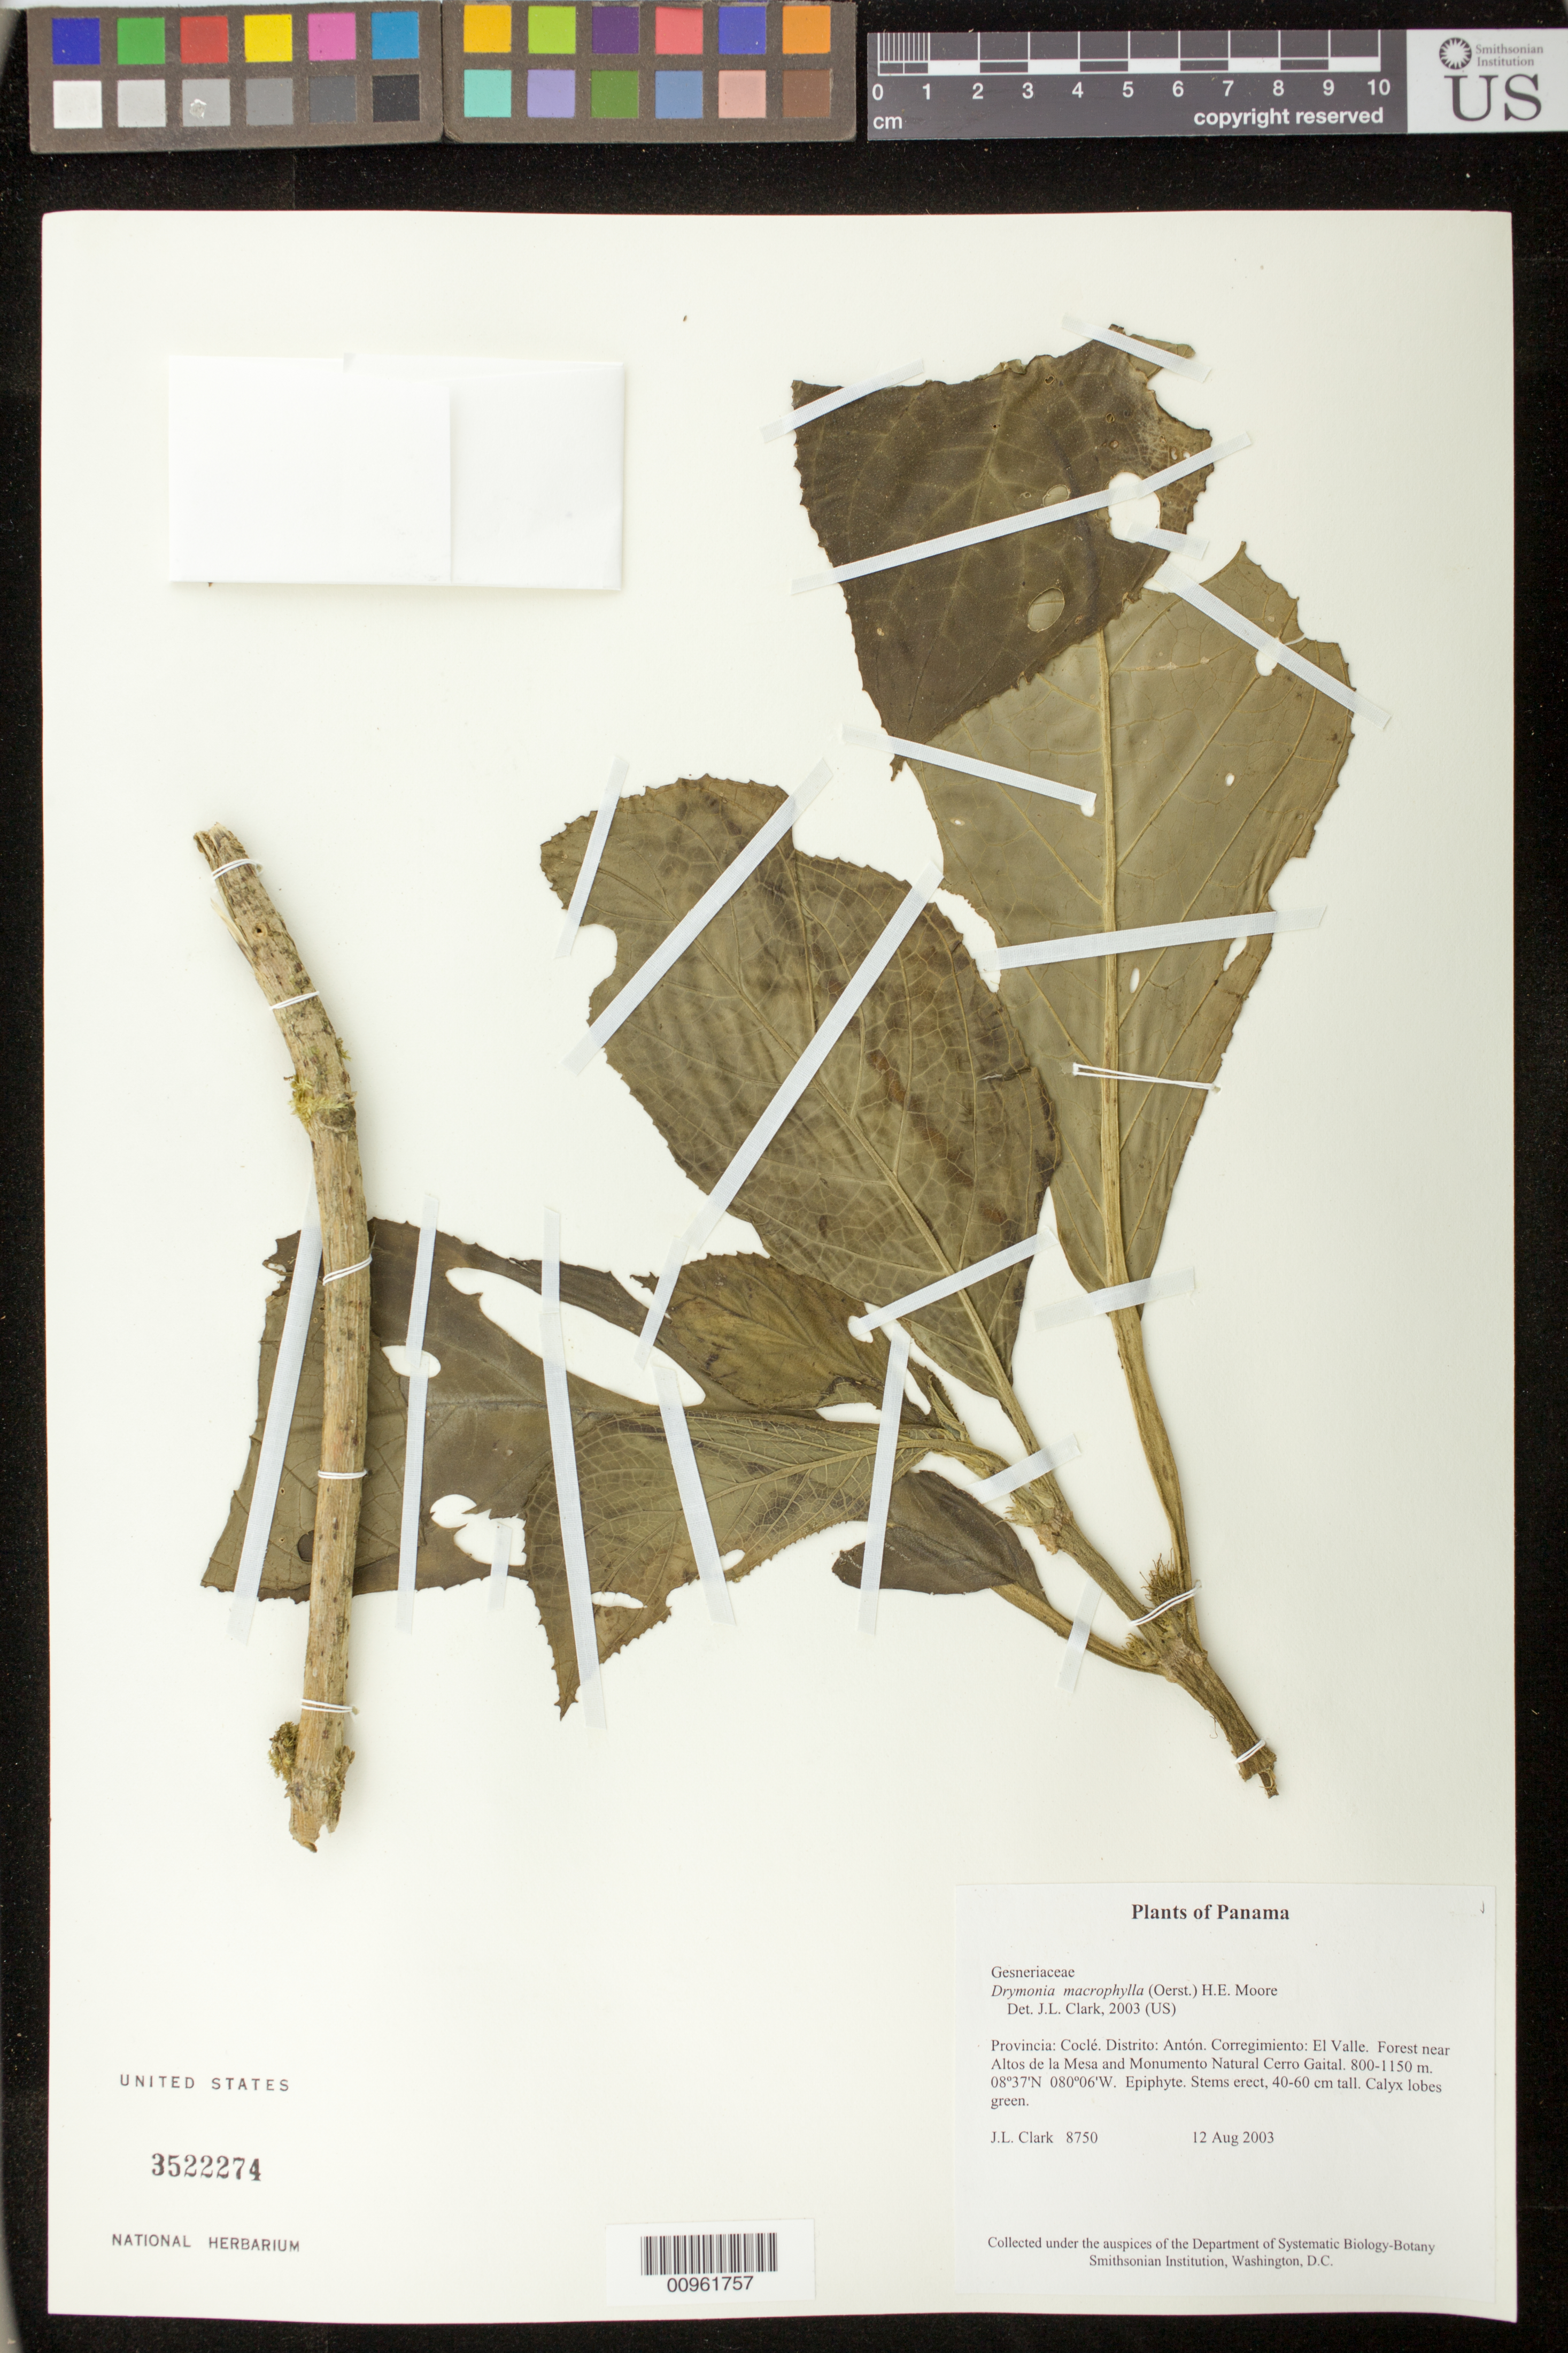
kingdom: Plantae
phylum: Tracheophyta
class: Magnoliopsida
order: Lamiales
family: Gesneriaceae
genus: Drymonia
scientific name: Drymonia macrophylla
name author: (Oerst.) H.E. Moore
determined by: Clark, J. L., (SEL), The Marie Selby Botanical Garden (UNITED STATES)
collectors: J. L. Clark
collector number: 8750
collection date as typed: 12 Aug 2003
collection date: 2003-08-12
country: Panama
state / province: Coclé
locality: Antón. Corregimiento: El Valle. Forest near Altos de la Mesa and Monumento Natural Cerro Gaital.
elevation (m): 800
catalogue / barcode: US 3522274